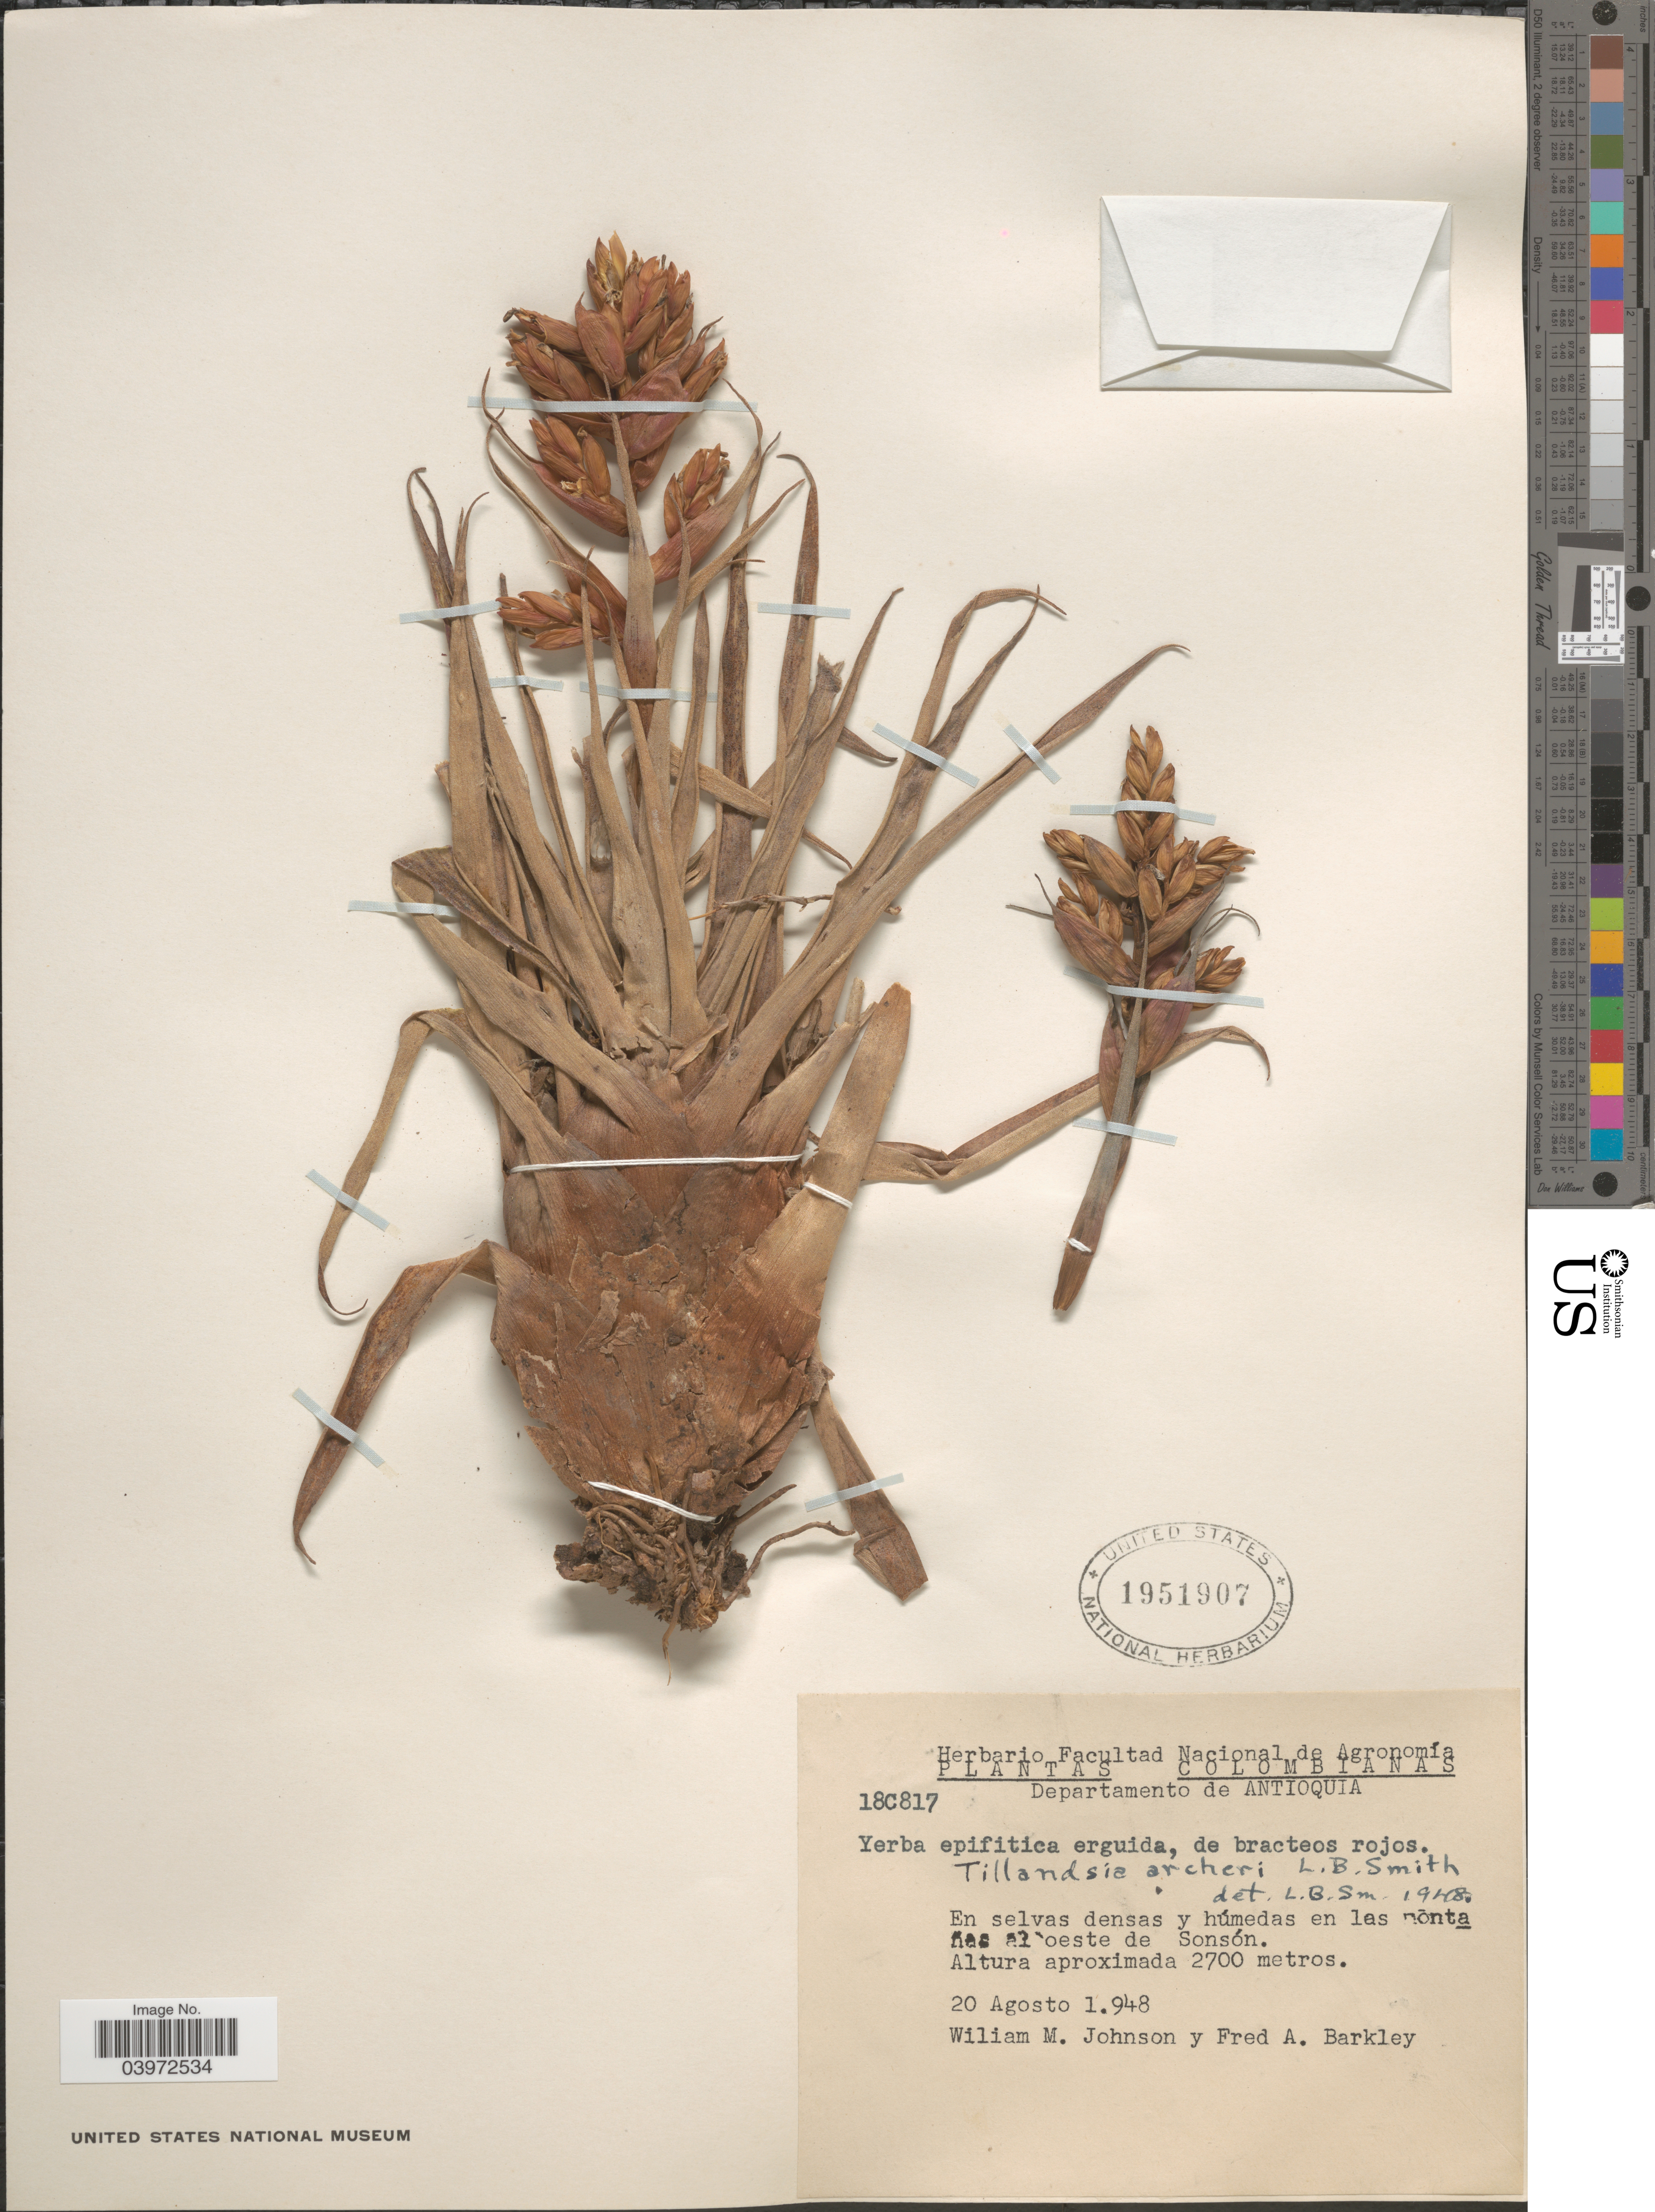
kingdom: Plantae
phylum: Tracheophyta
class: Liliopsida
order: Poales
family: Bromeliaceae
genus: Tillandsia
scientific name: Tillandsia archeri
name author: L.B. Sm.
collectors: W. M. Johnson & F. A. Barkley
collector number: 18C817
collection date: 1948-08-20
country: Colombia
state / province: Antioquia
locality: Departamento de Antioquia. En las montanas al oeste de Sonsón.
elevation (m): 2700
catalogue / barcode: US 1951907